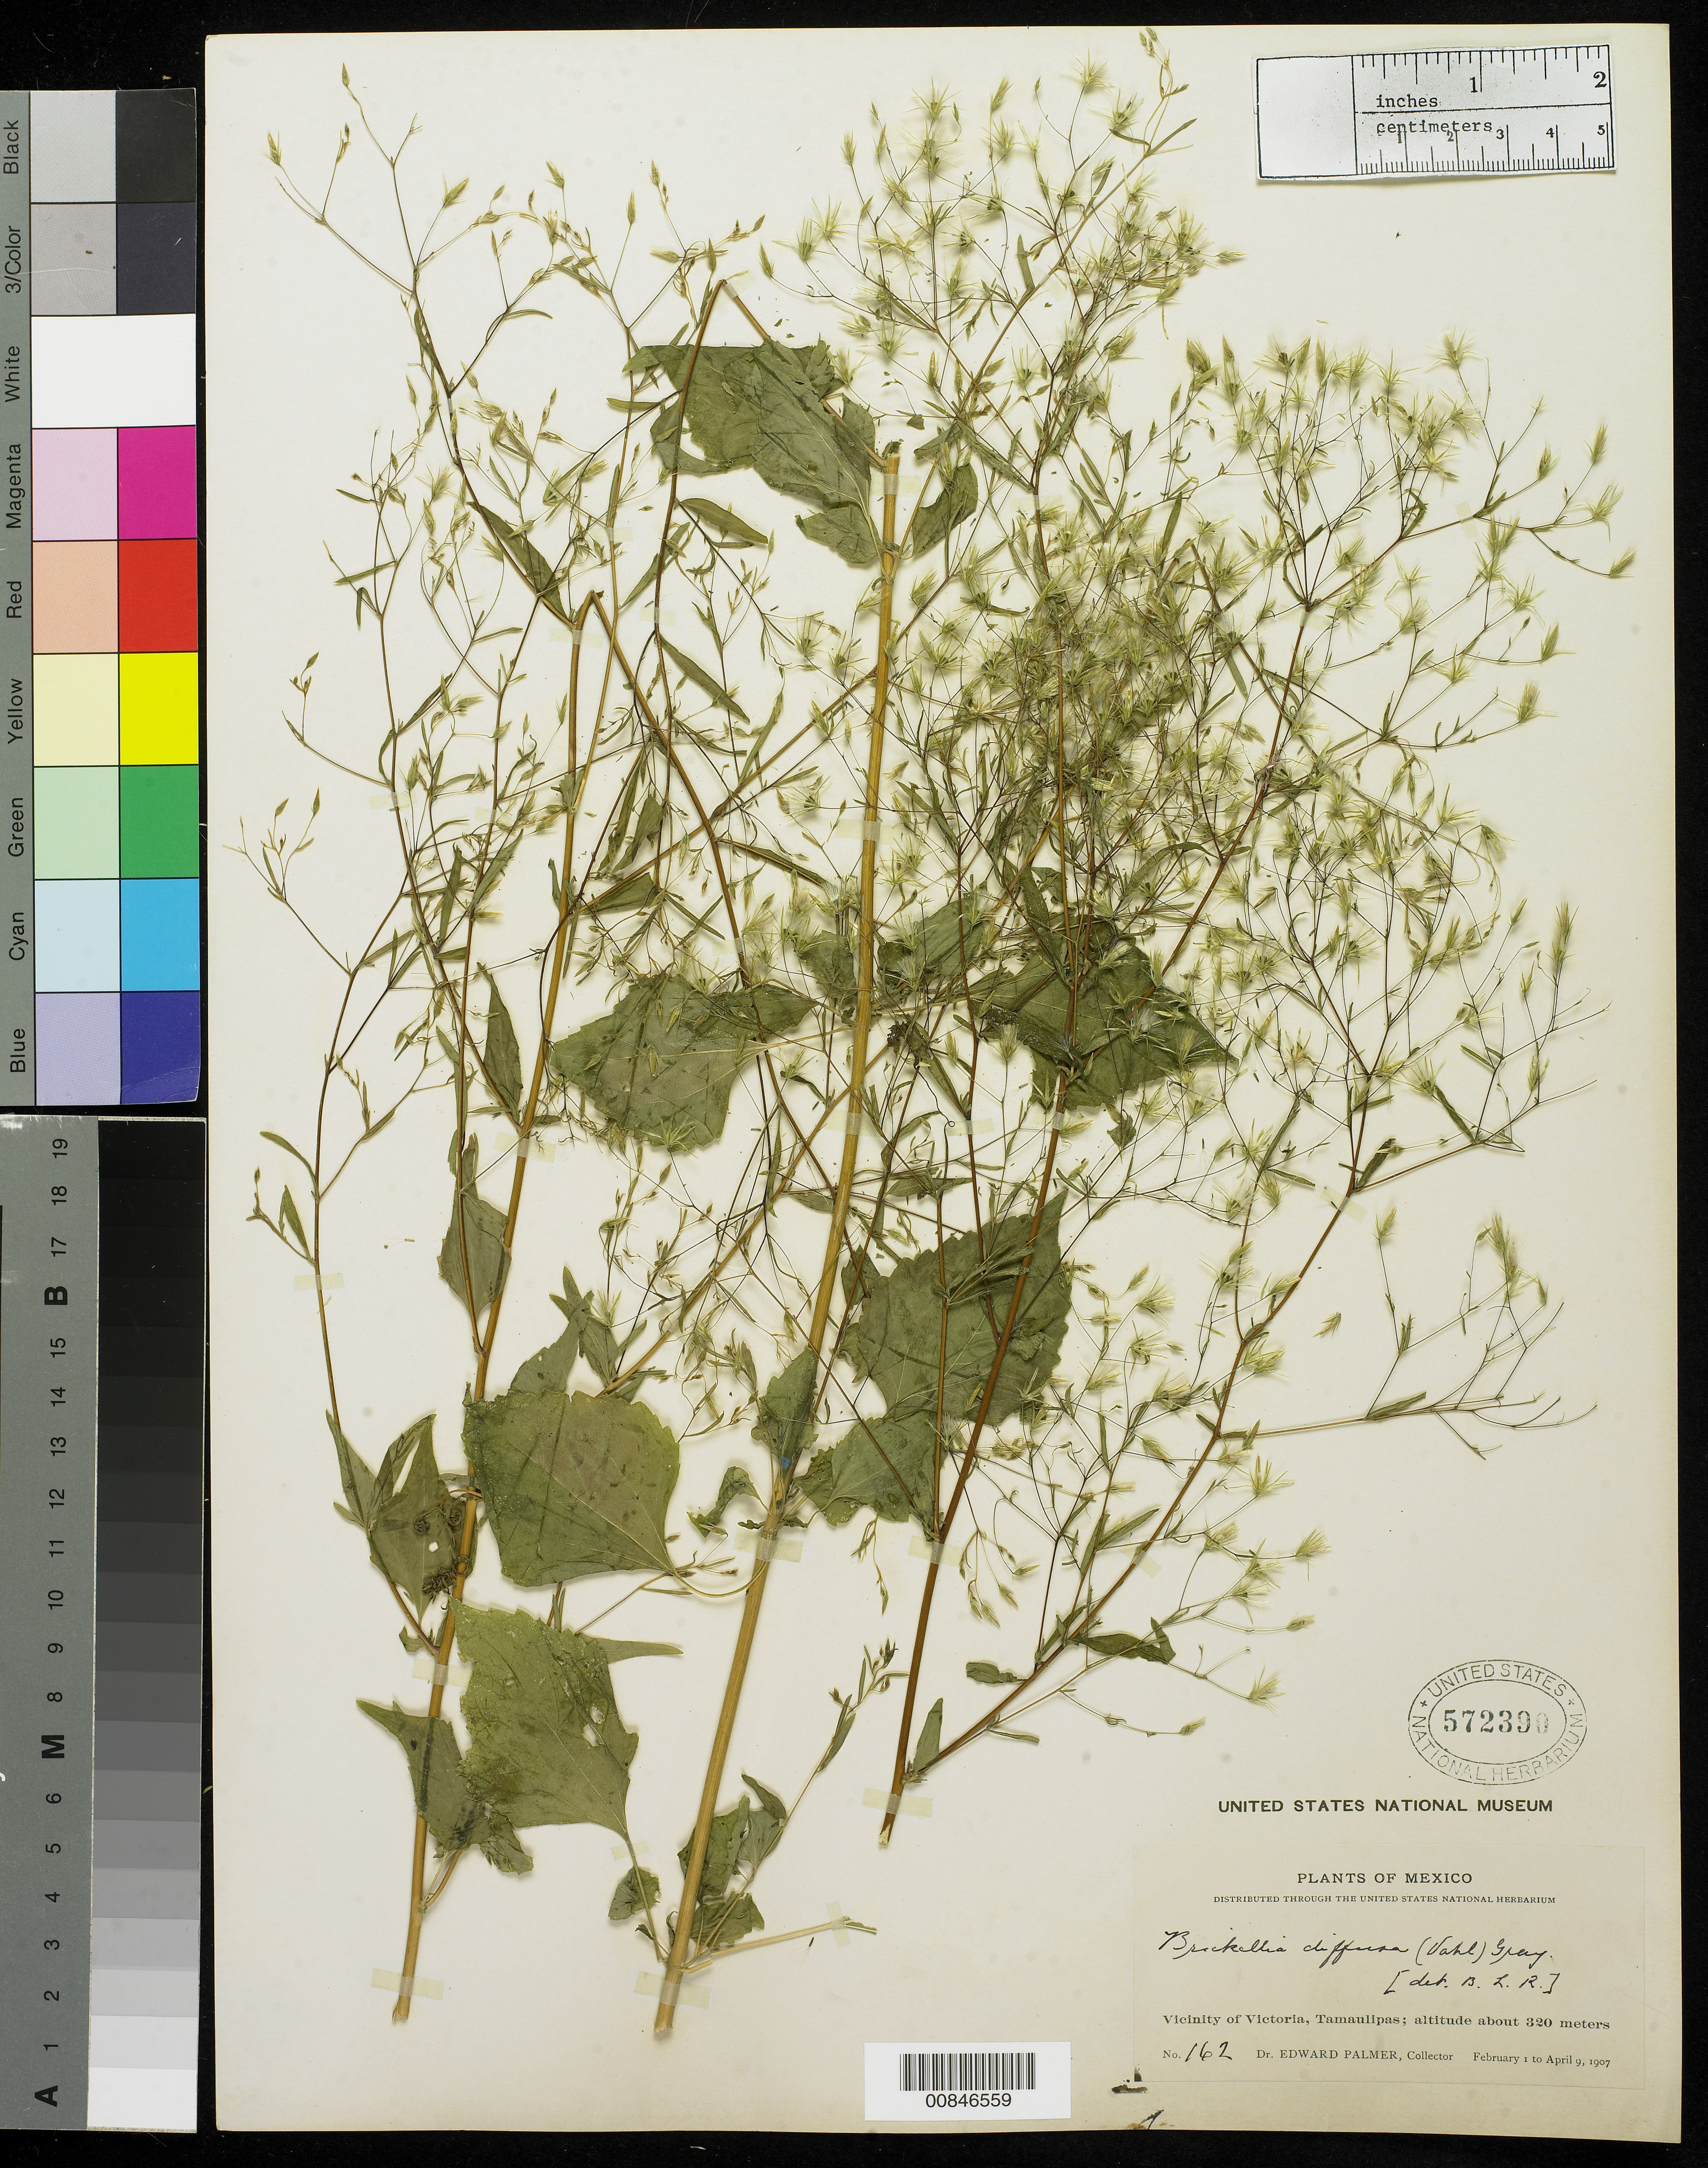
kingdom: Plantae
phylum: Tracheophyta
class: Magnoliopsida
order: Asterales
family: Asteraceae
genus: Brickellia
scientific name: Brickellia diffusa M.E. Jones, nom illeg.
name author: M.E. Jones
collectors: E. Palmer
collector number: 162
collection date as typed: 01 Feb 1907 to 09 Apr 1907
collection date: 1907-02-01/1907-04-09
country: Mexico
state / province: Tamaulipas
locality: Vicinity of Victoria.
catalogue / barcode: US 572390